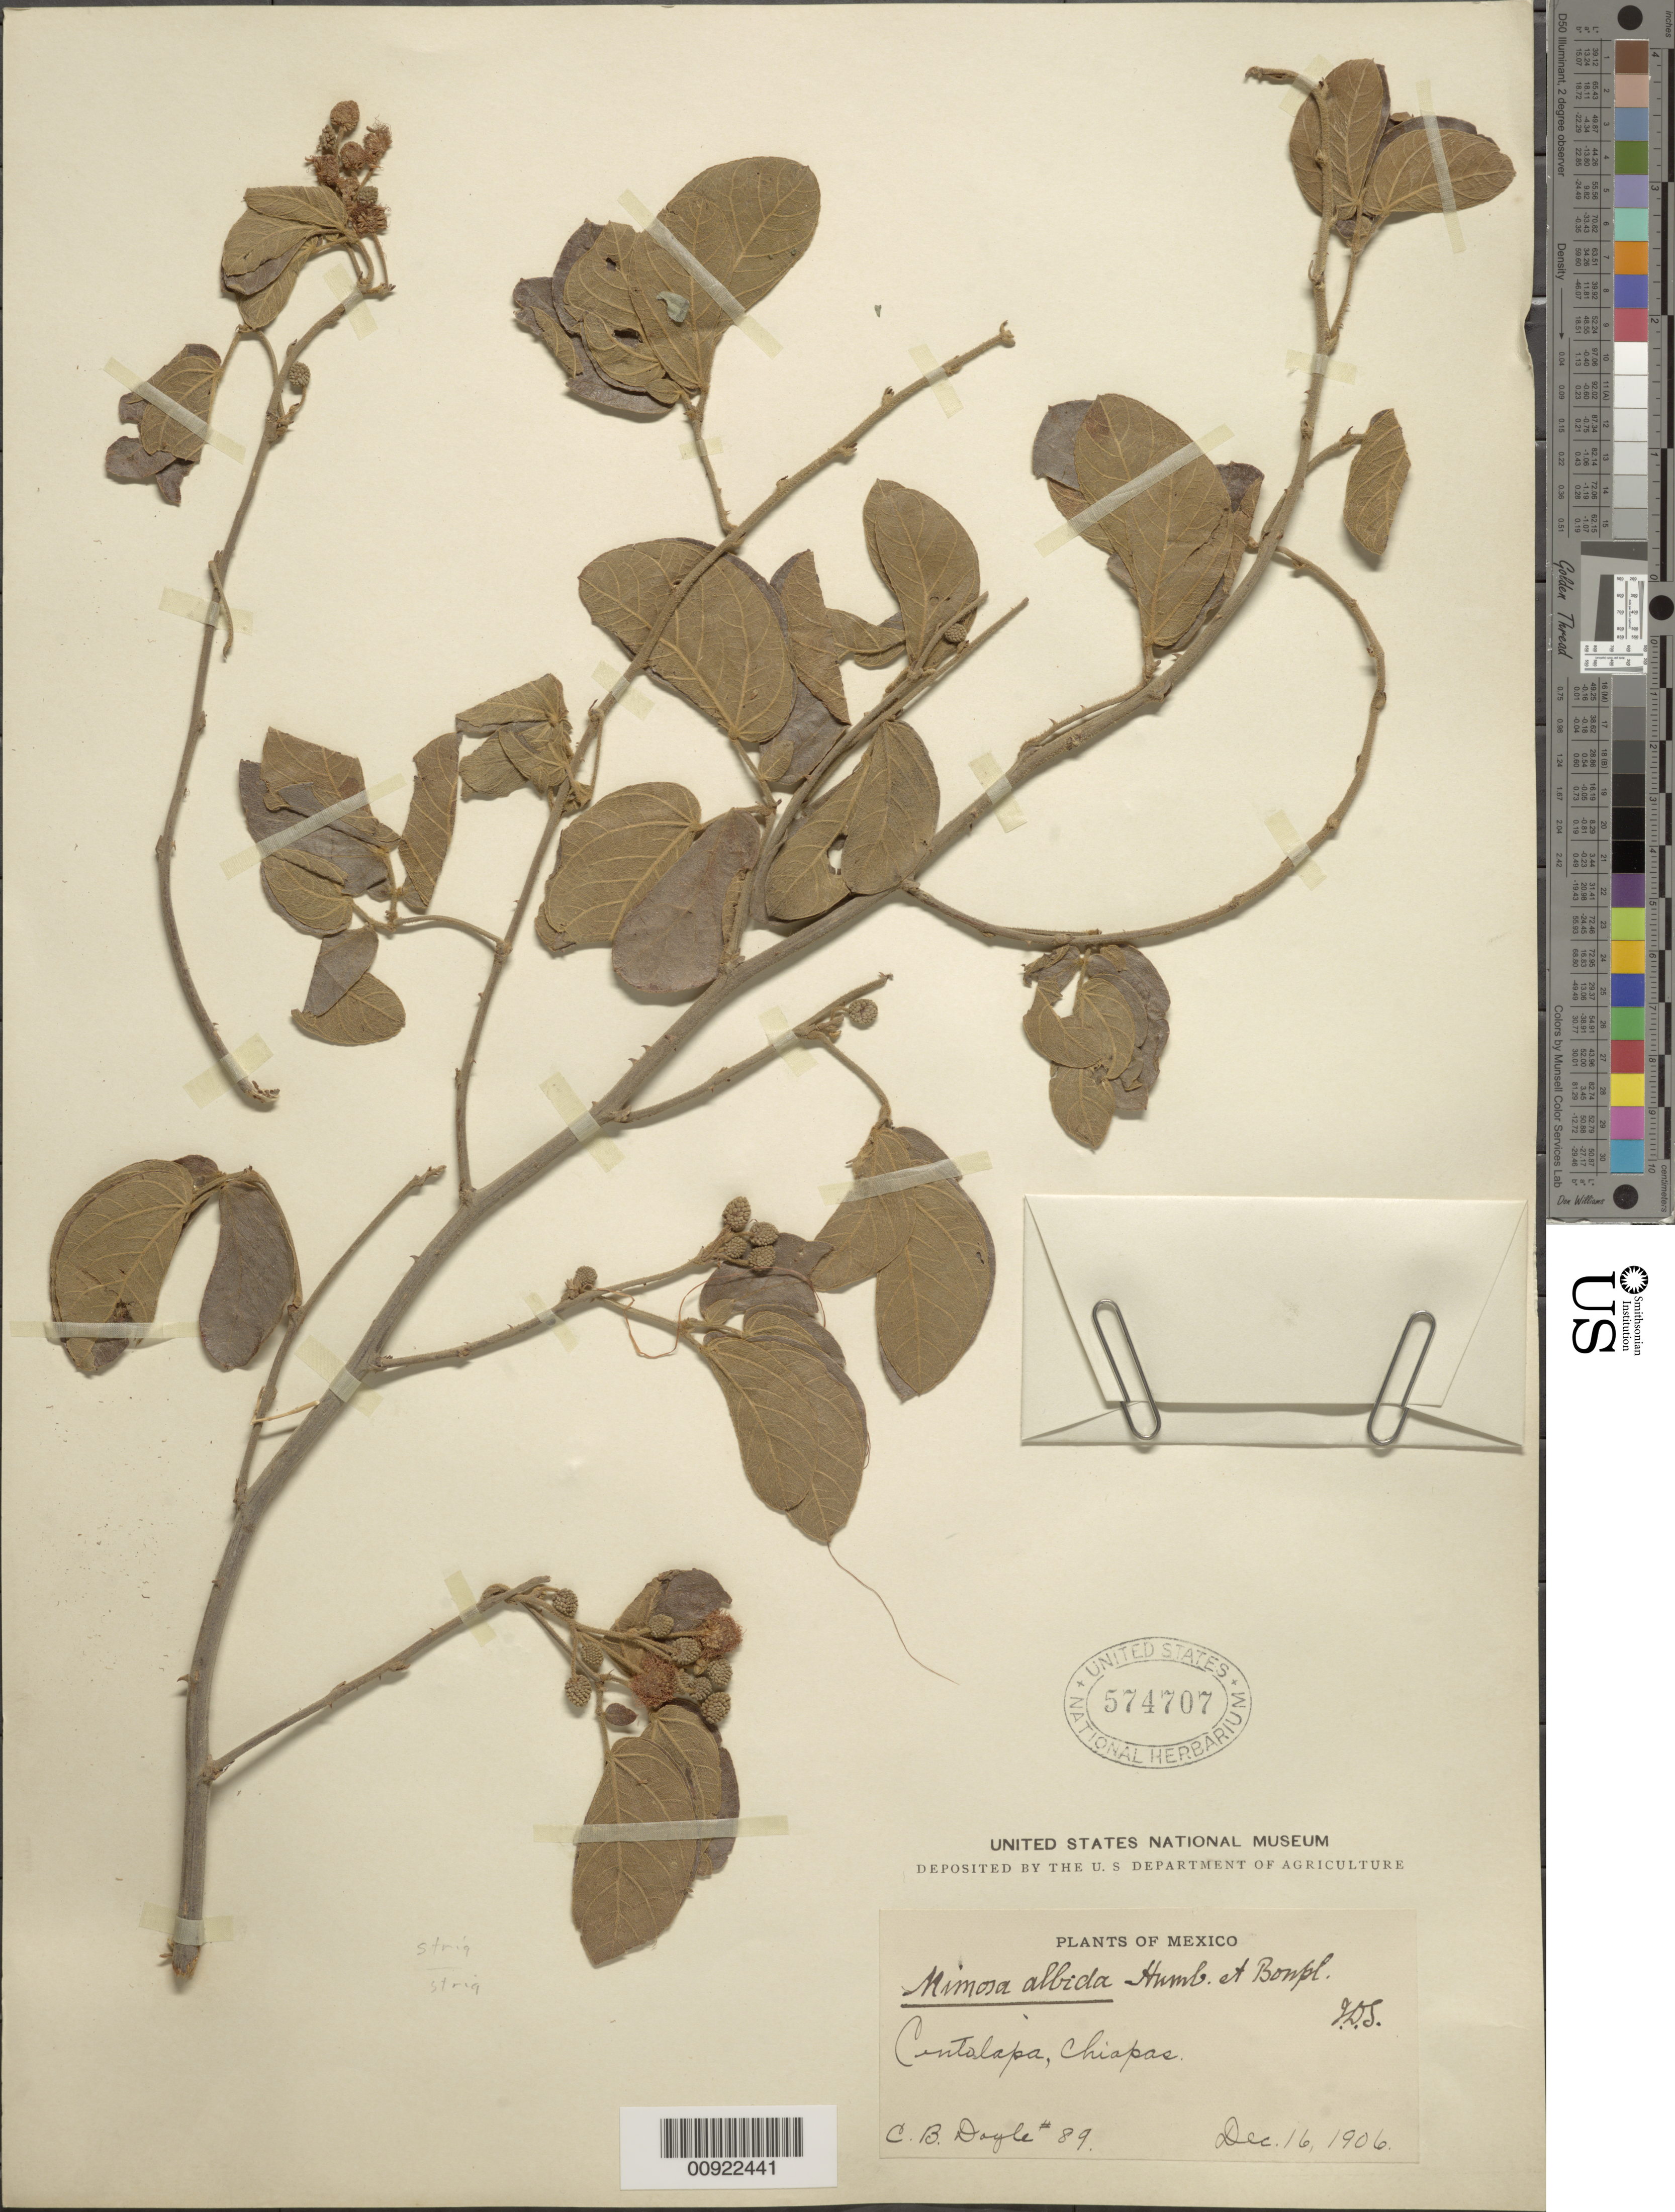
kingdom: Plantae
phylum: Tracheophyta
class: Magnoliopsida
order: Fabales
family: Fabaceae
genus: Mimosa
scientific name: Mimosa albida var. strigosa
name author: (Willd.) B.L. Rob.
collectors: C. Doyle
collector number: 89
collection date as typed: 16 Dec 1906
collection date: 1906-12-16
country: Mexico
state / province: Chiapas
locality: Cintalapa, Chiapas.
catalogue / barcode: US 574707